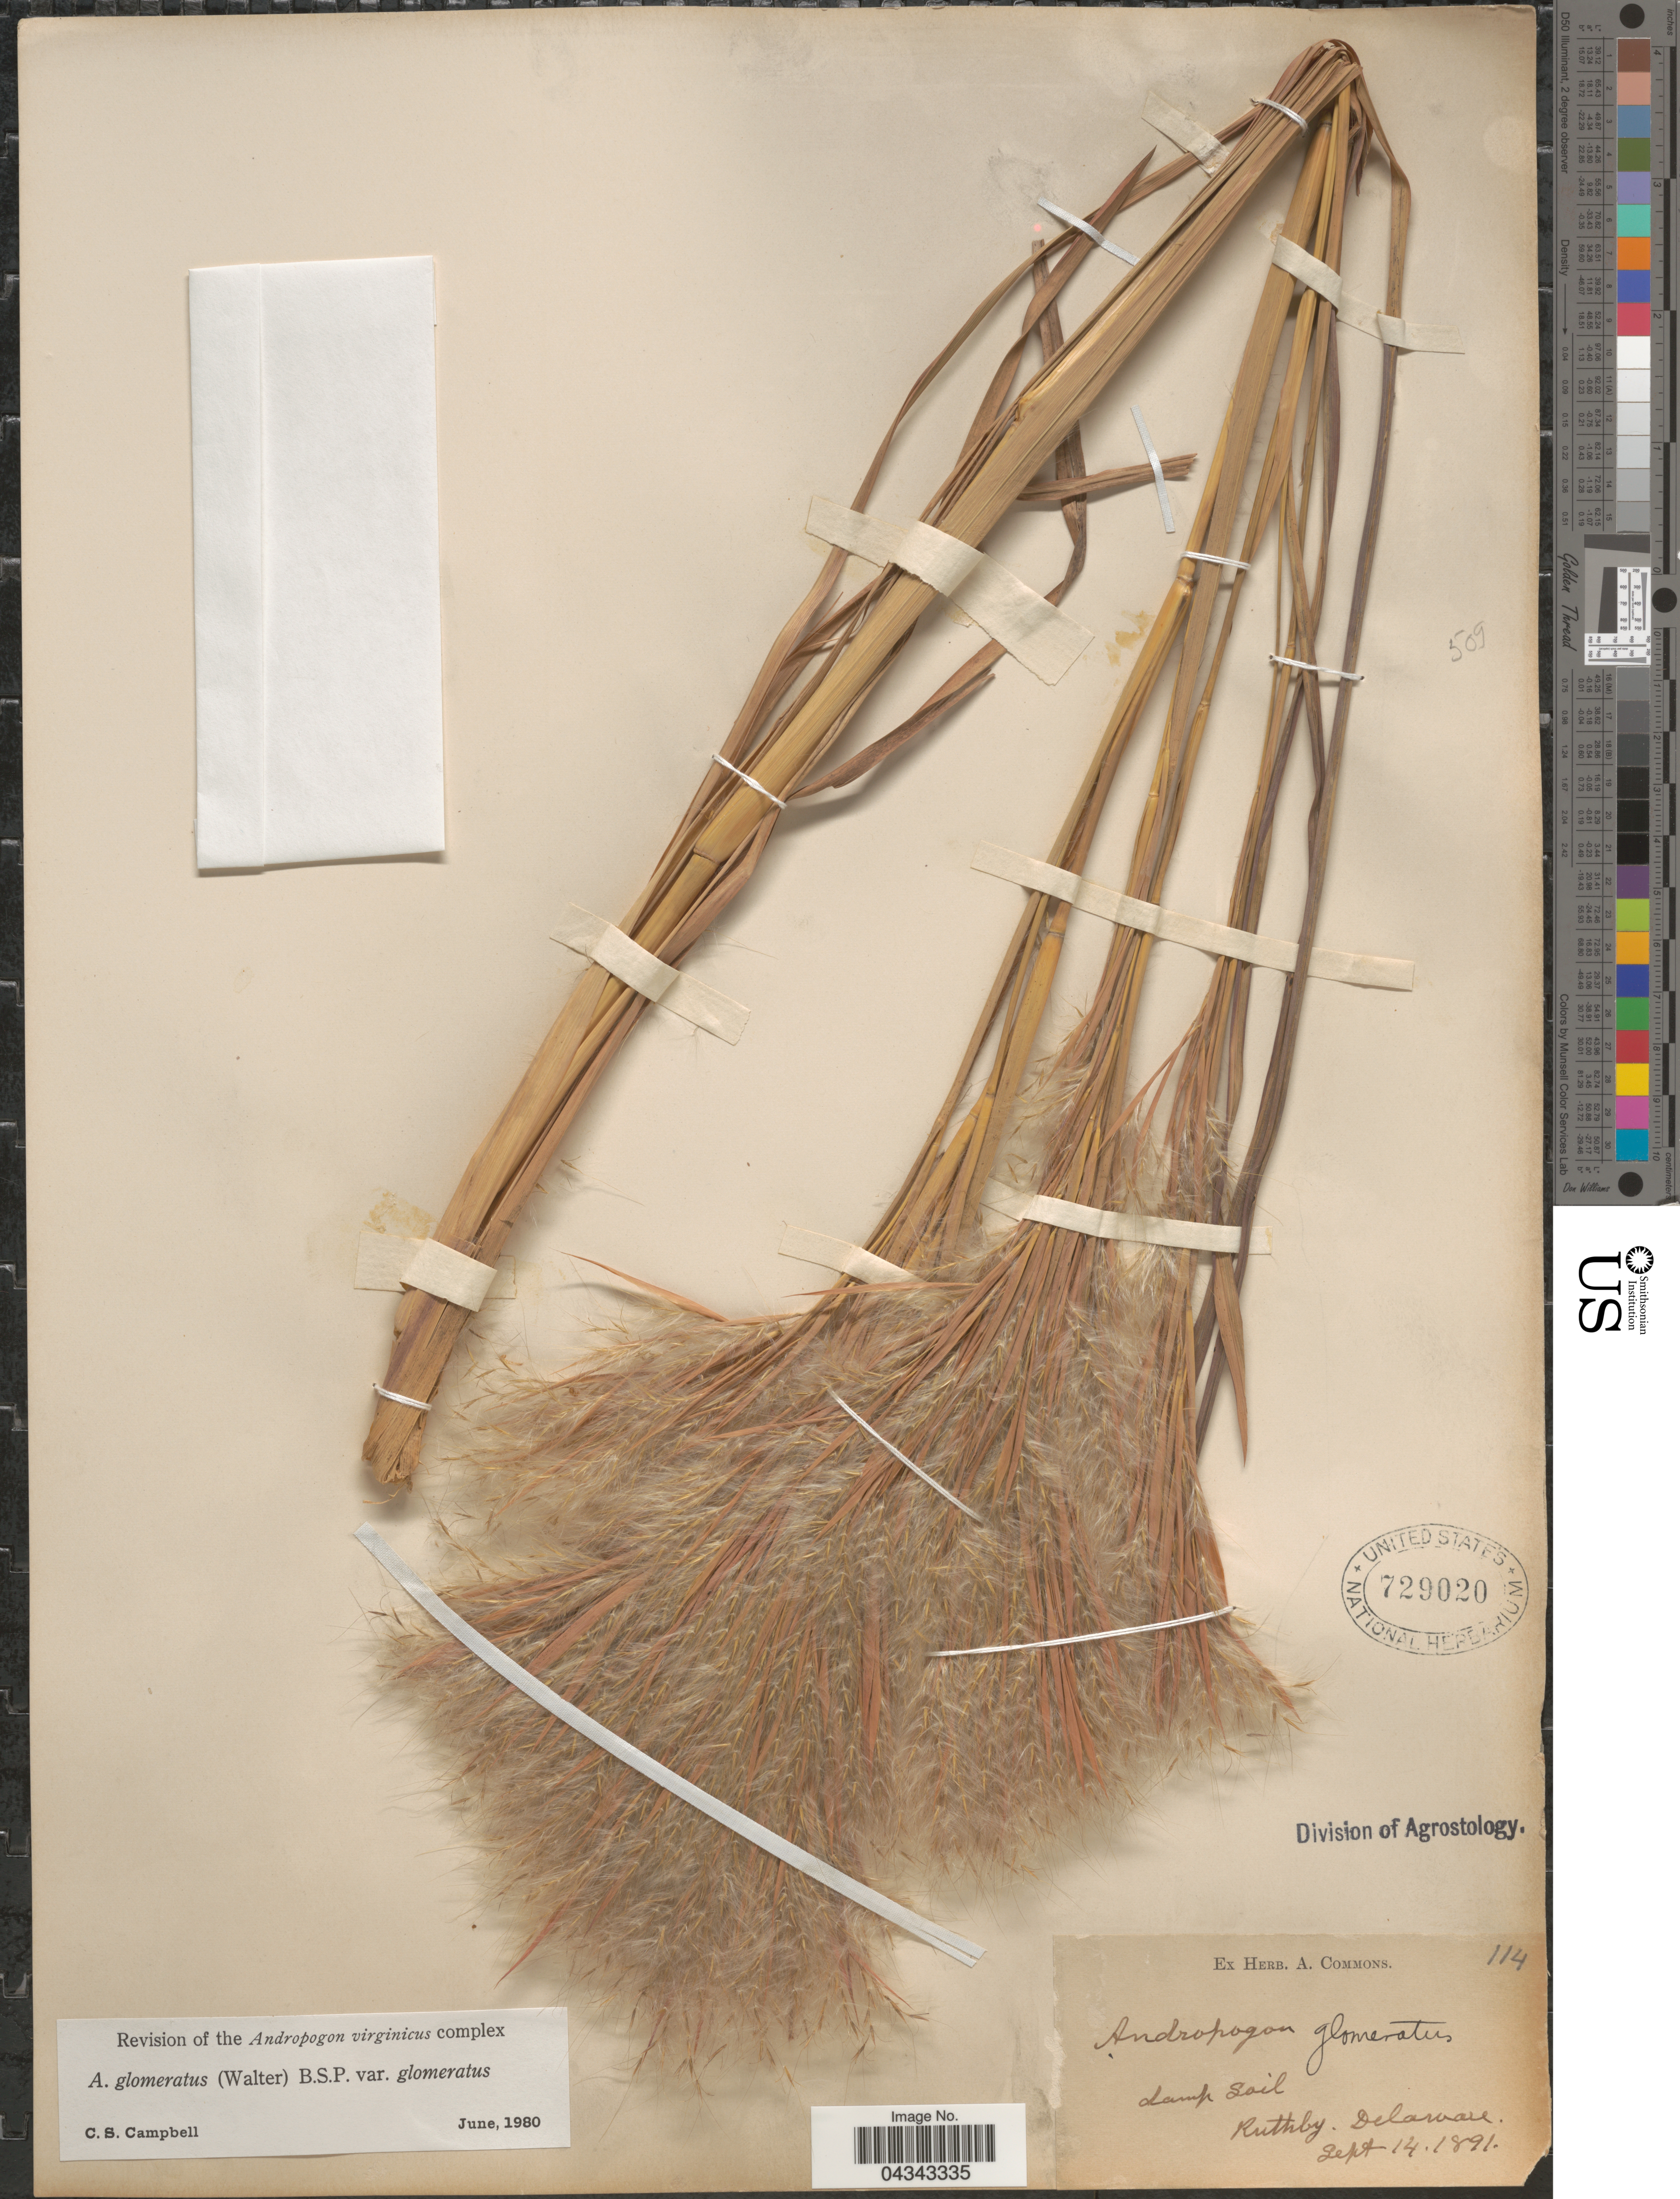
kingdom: Plantae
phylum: Tracheophyta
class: Liliopsida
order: Poales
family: Poaceae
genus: Andropogon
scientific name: Andropogon glomeratus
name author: (Walter) Britton, Stearns & Poggenb.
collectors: ex herb. A. Commons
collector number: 114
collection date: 1891-09-14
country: United States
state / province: Delaware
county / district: New Castle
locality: Damp soil. Ruthby.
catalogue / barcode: US 729020